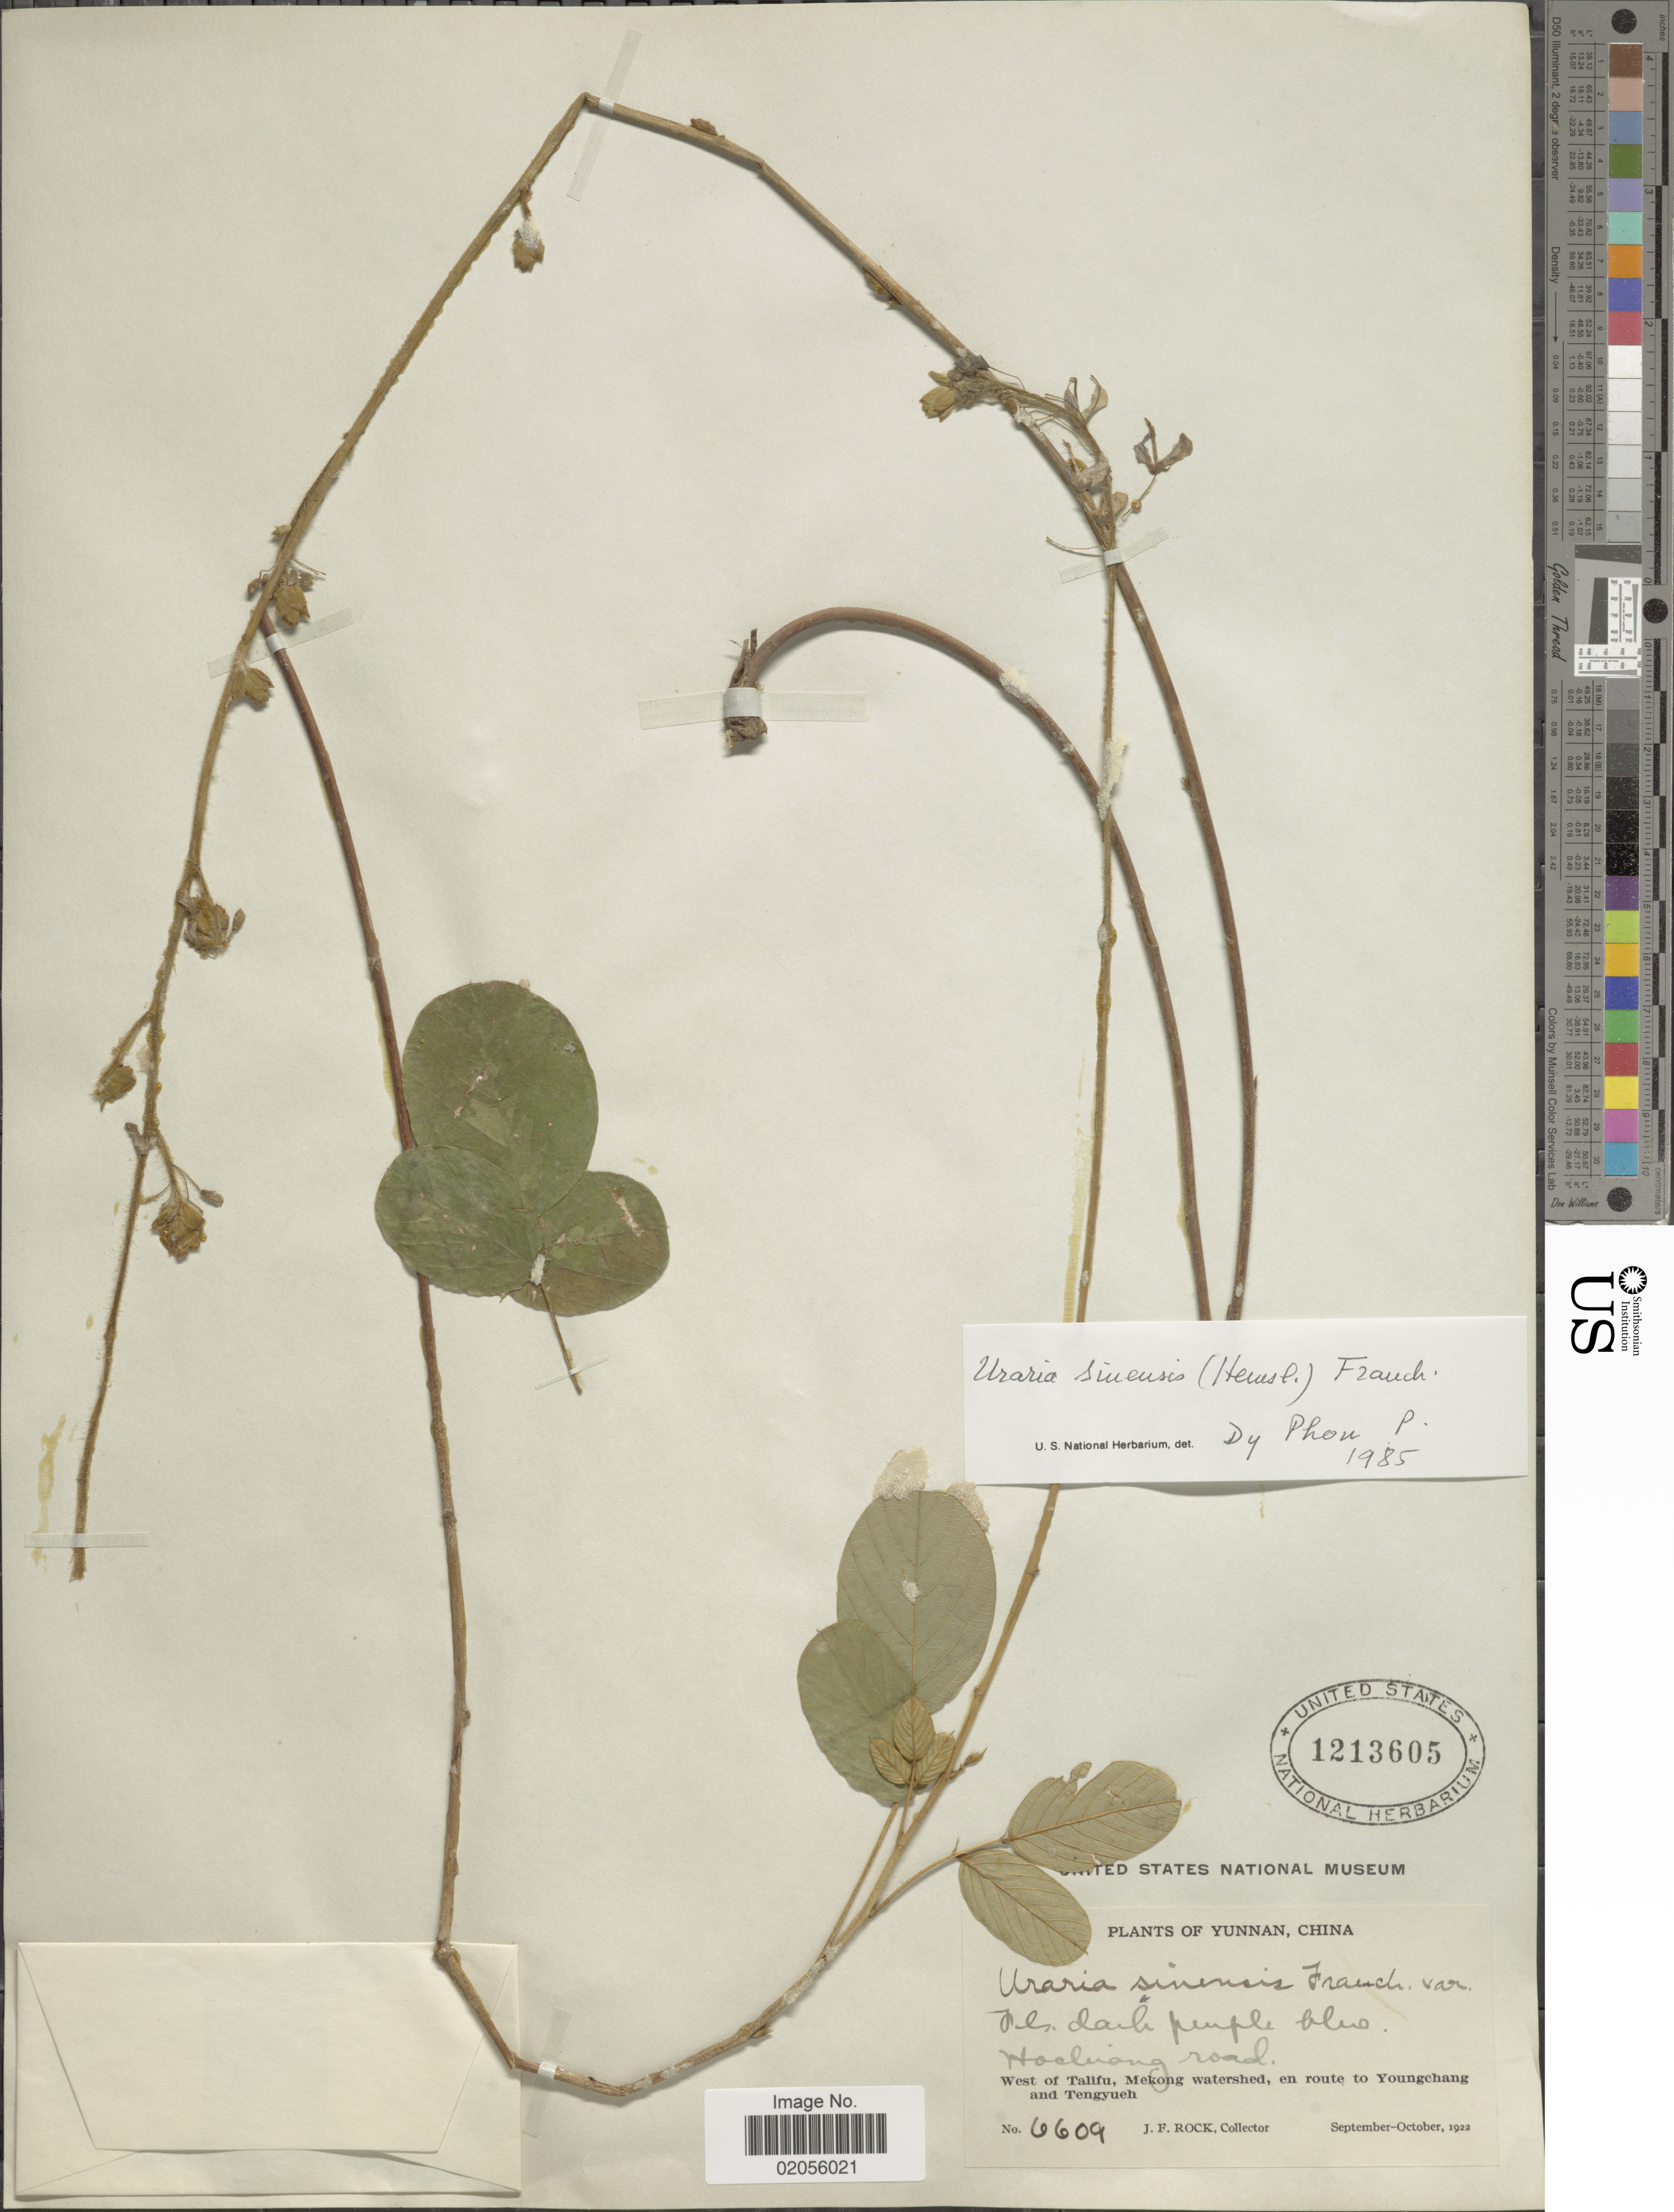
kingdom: Plantae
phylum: Tracheophyta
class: Magnoliopsida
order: Fabales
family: Fabaceae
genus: Uraria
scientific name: Uraria sinensis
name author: (J.H. Hemsl.) Franch.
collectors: J. Rock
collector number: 6609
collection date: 1922-09/1922-10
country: China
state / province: Yunnan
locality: West of Talifu, Mekong watershed, en route to Youngchang and Tengyueh. Hoshiang road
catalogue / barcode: US 1213605